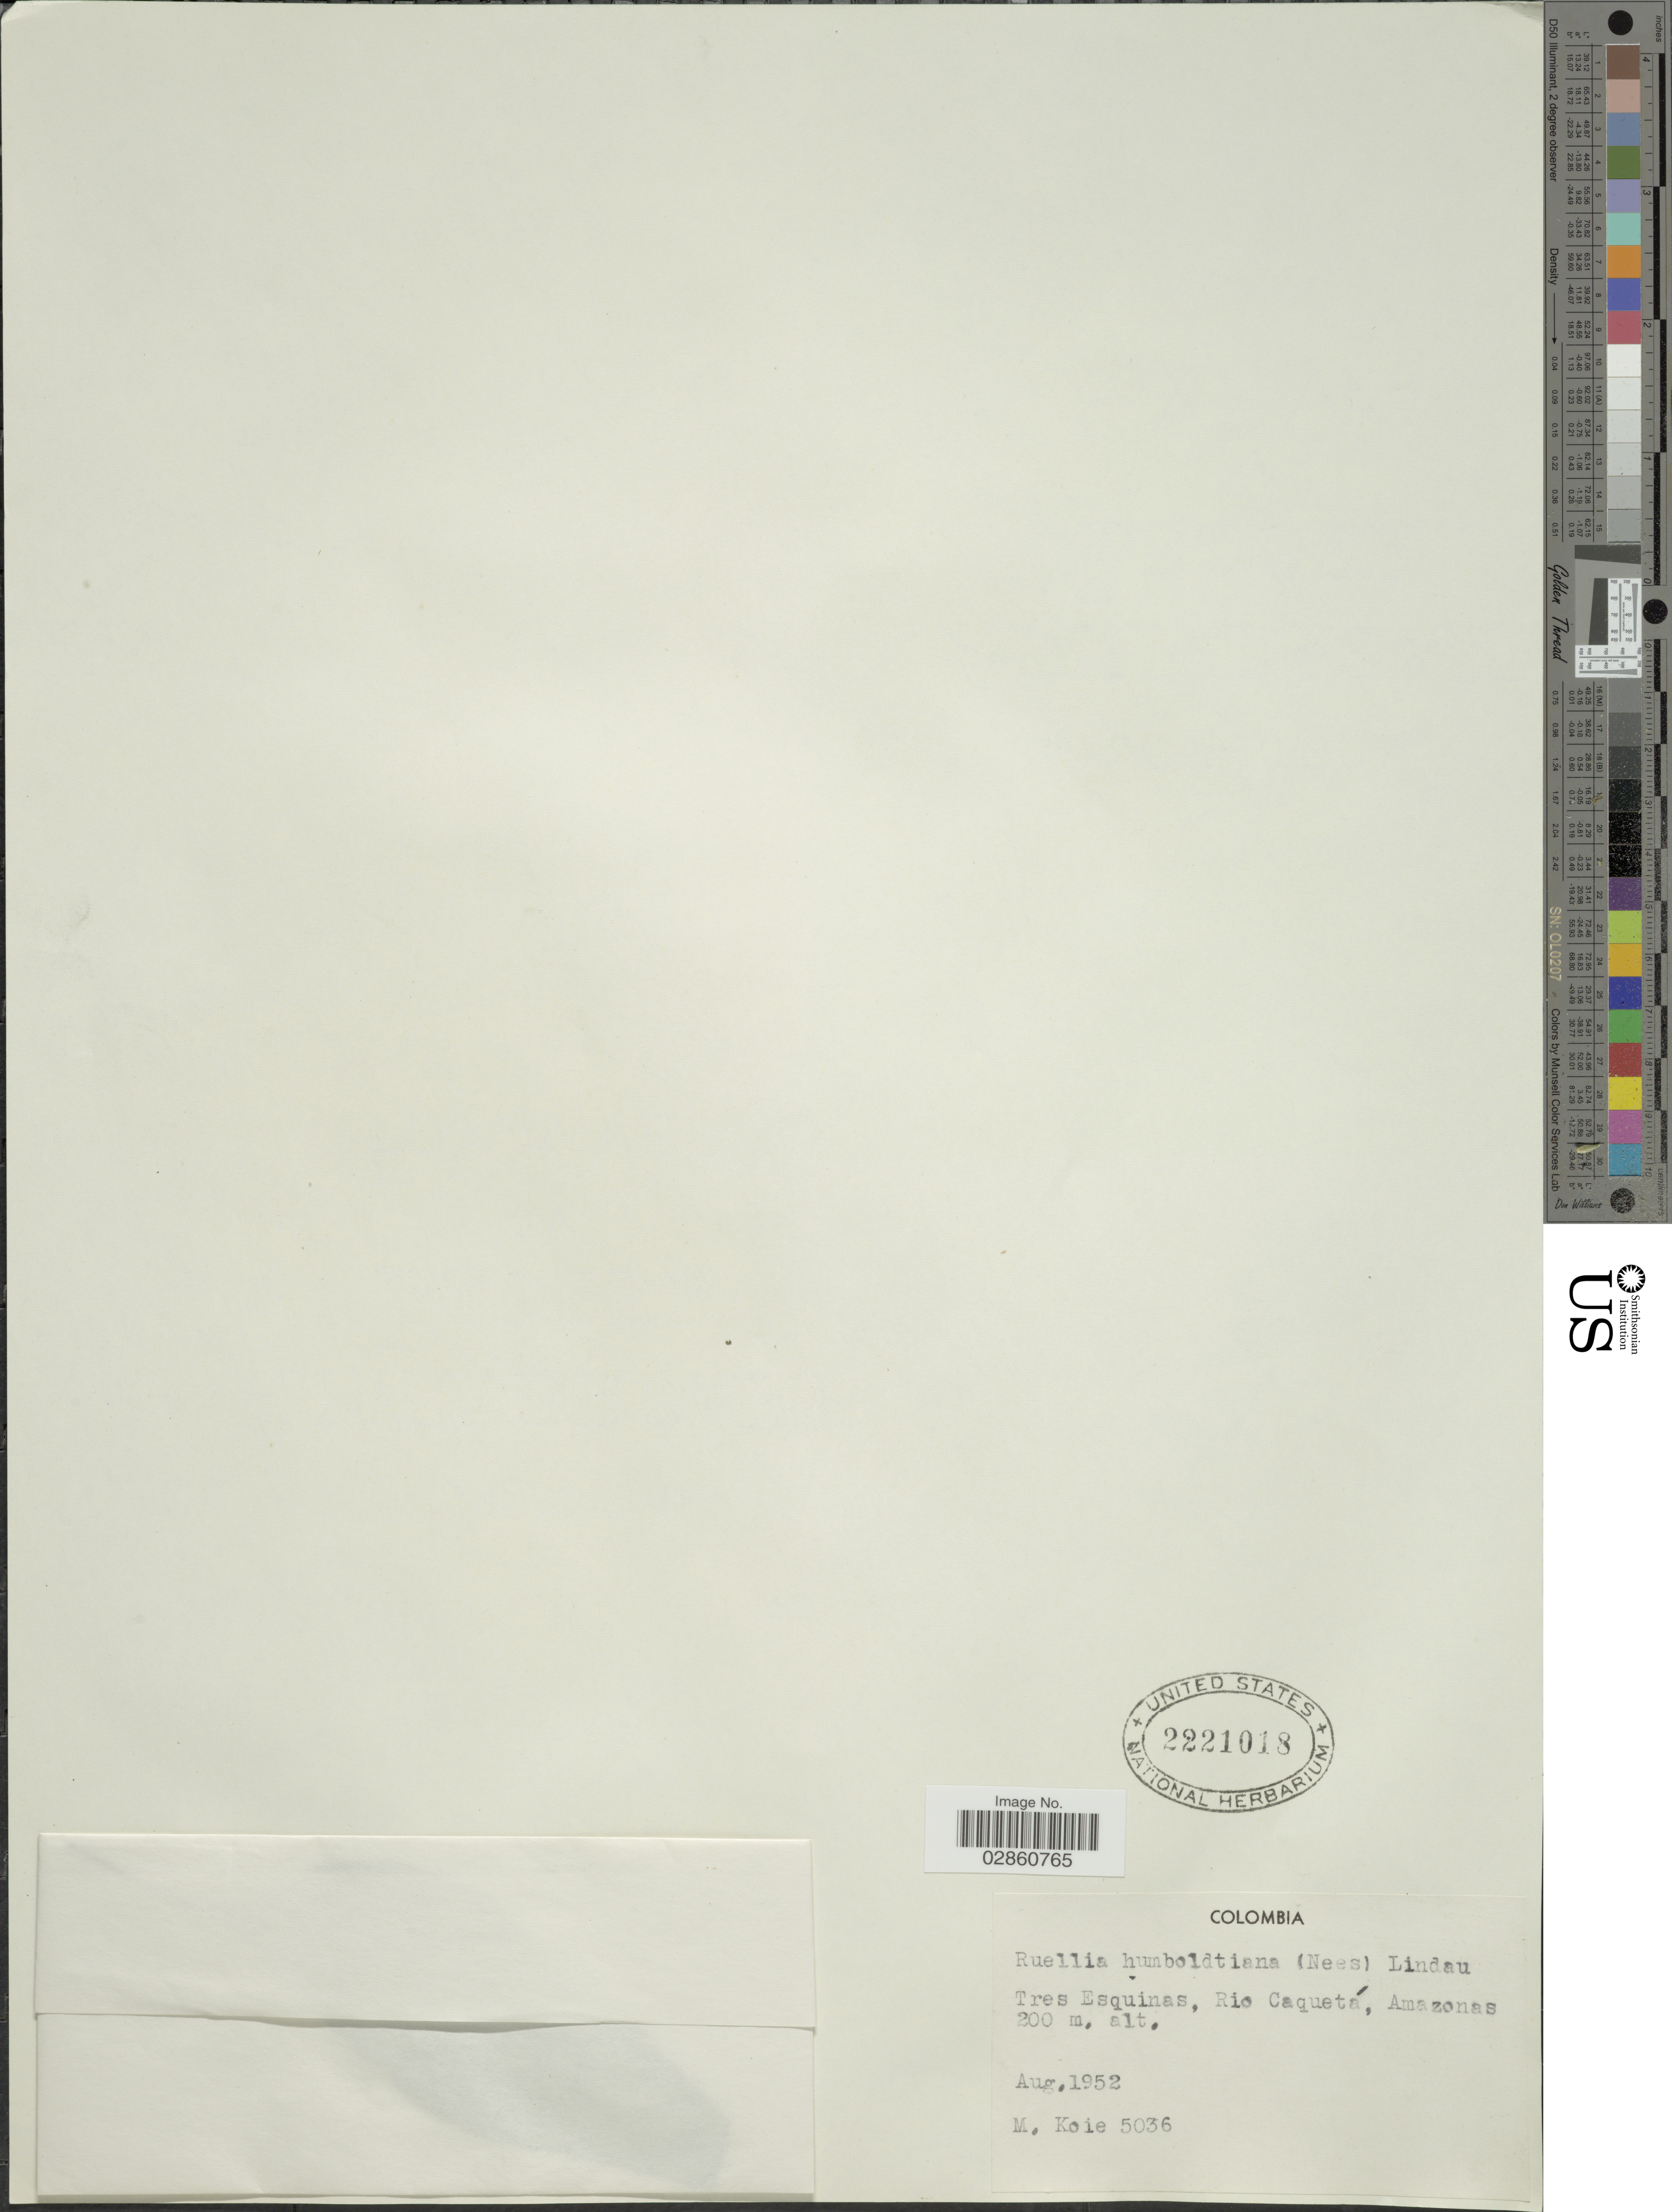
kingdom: Plantae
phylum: Tracheophyta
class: Magnoliopsida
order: Lamiales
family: Acanthaceae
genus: Ruellia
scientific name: Ruellia humboldtiana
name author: (Nees) Lindau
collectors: M. Köie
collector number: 5036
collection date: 1952-08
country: Colombia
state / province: Amazônas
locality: Tres Esquinas, Rio Caquetá.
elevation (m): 200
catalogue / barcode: US 2221018